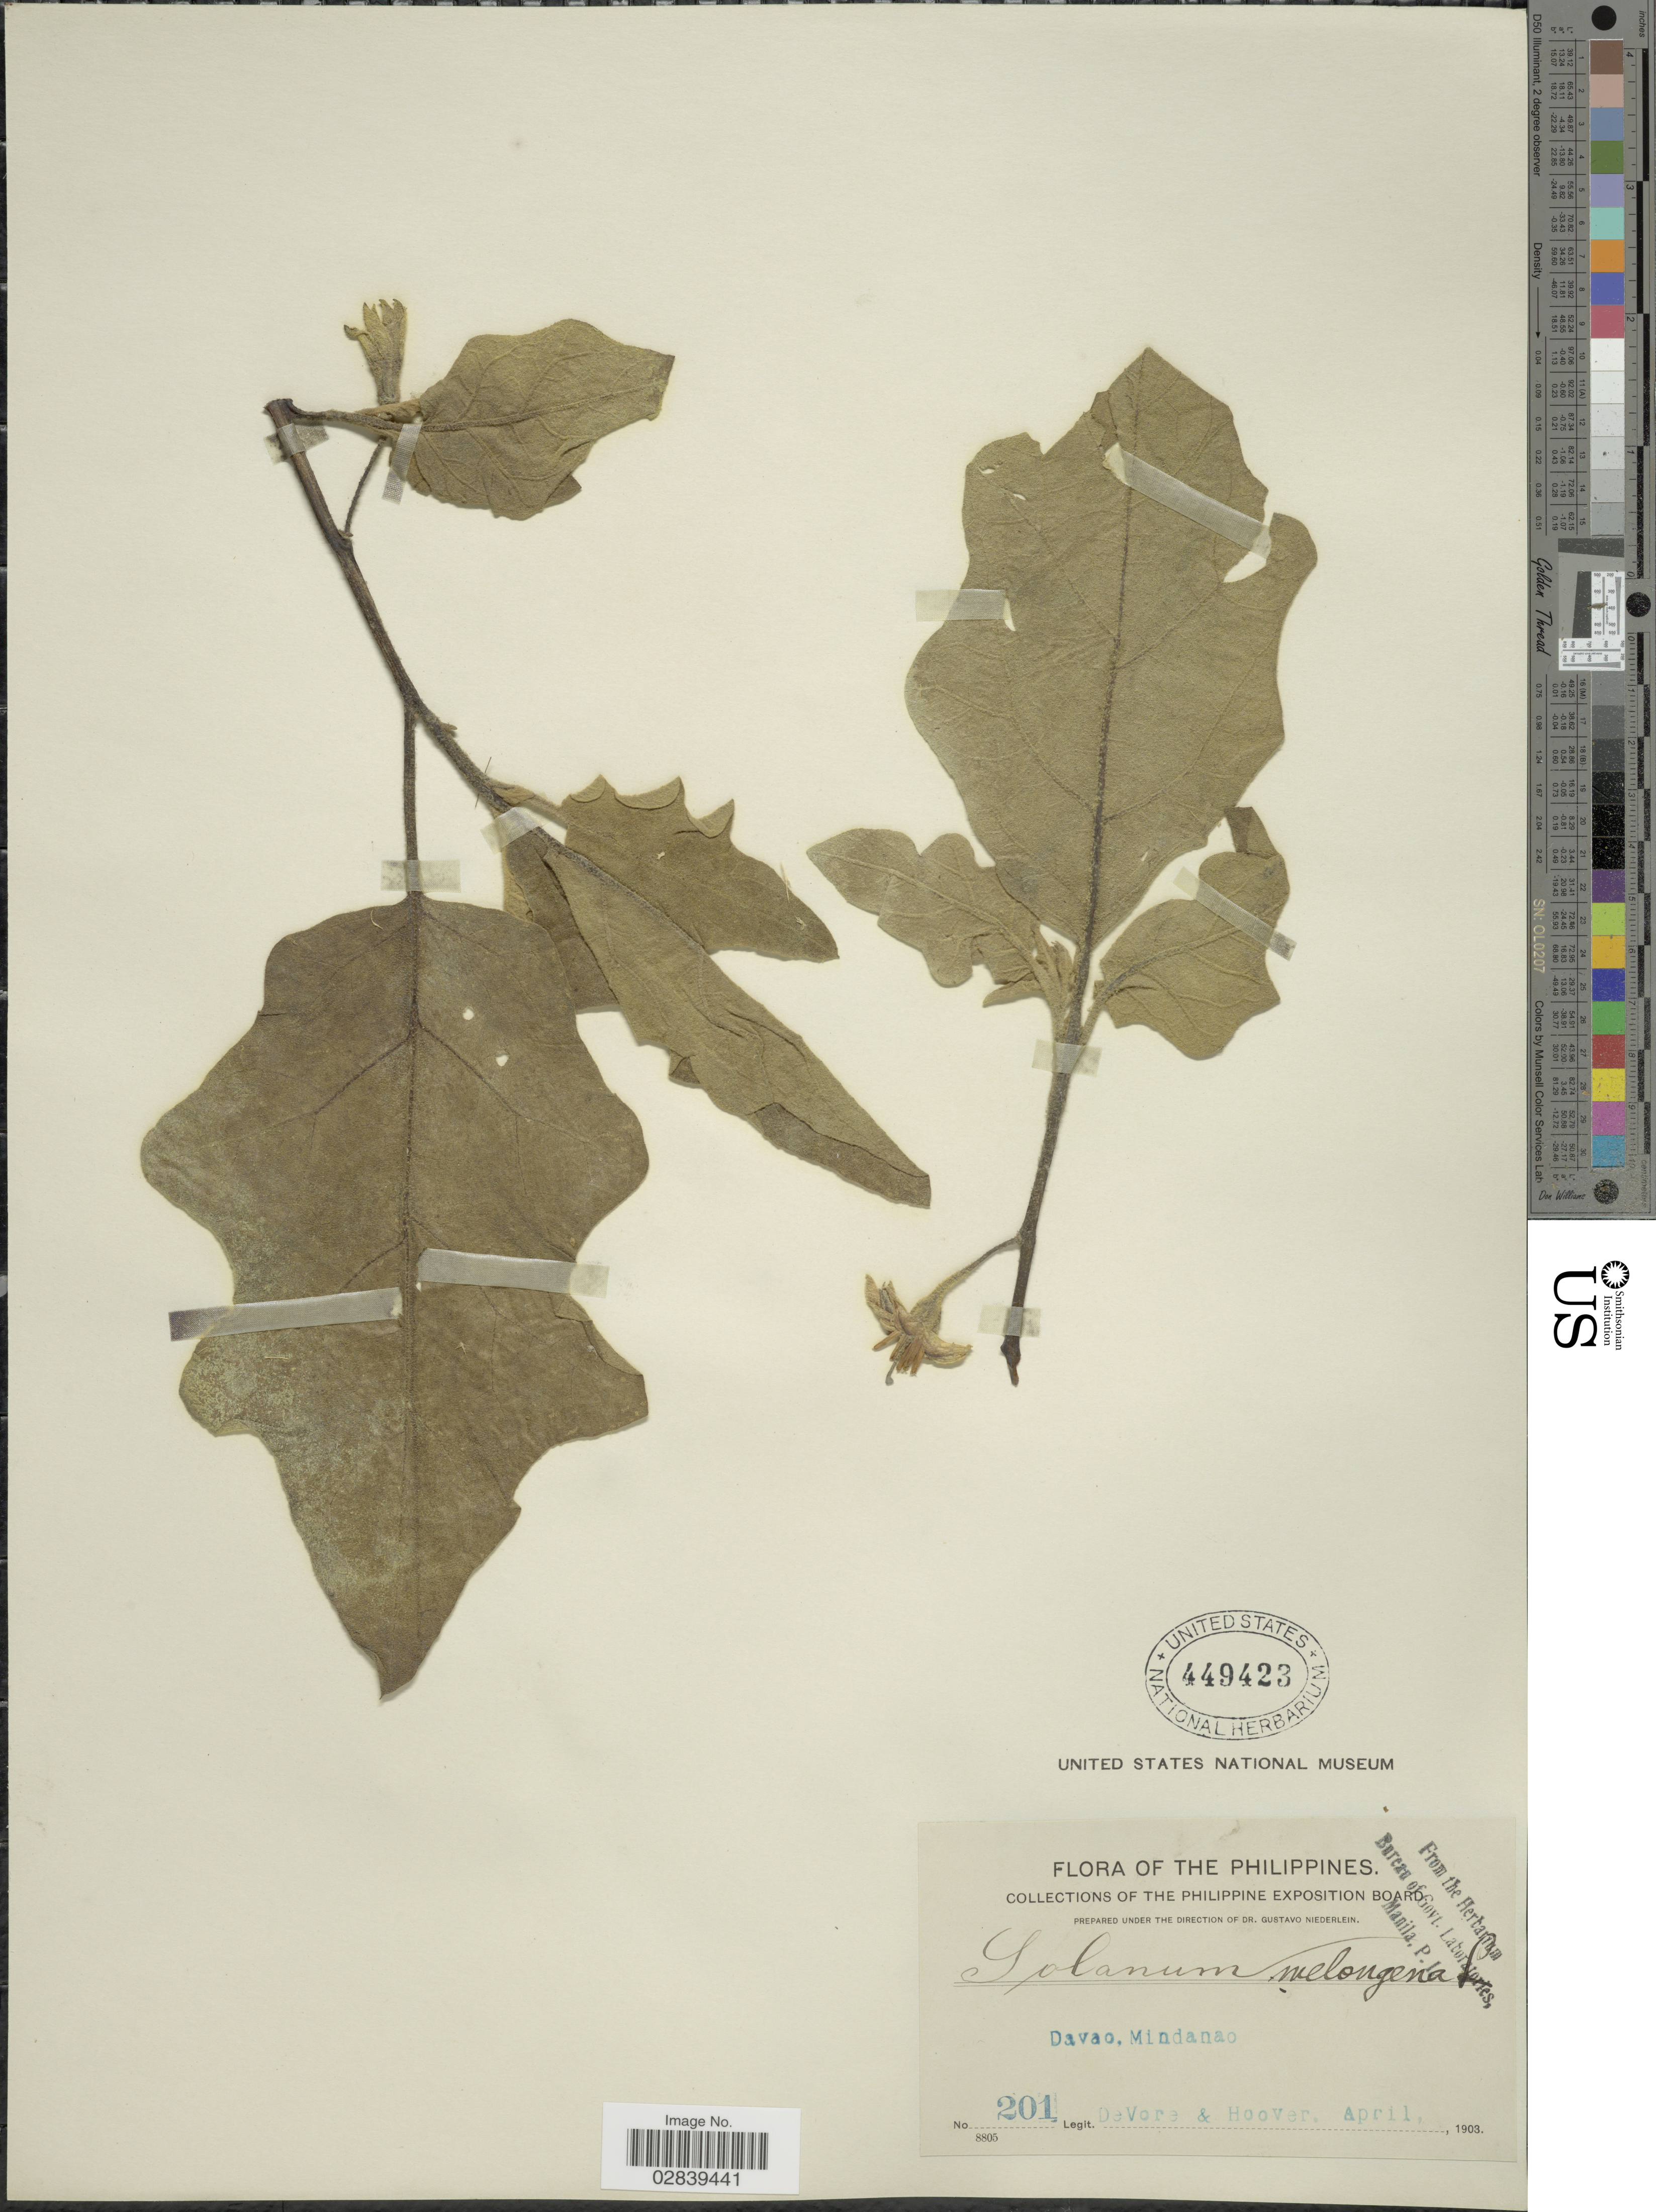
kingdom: Plantae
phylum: Tracheophyta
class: Magnoliopsida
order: Solanales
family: Solanaceae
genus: Solanum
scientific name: Solanum melongena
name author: L.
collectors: B. F. DeVore & -- Hoover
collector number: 201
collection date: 1903-04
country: Philippines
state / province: Davao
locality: Davao, Mindanao.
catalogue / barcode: US 449423